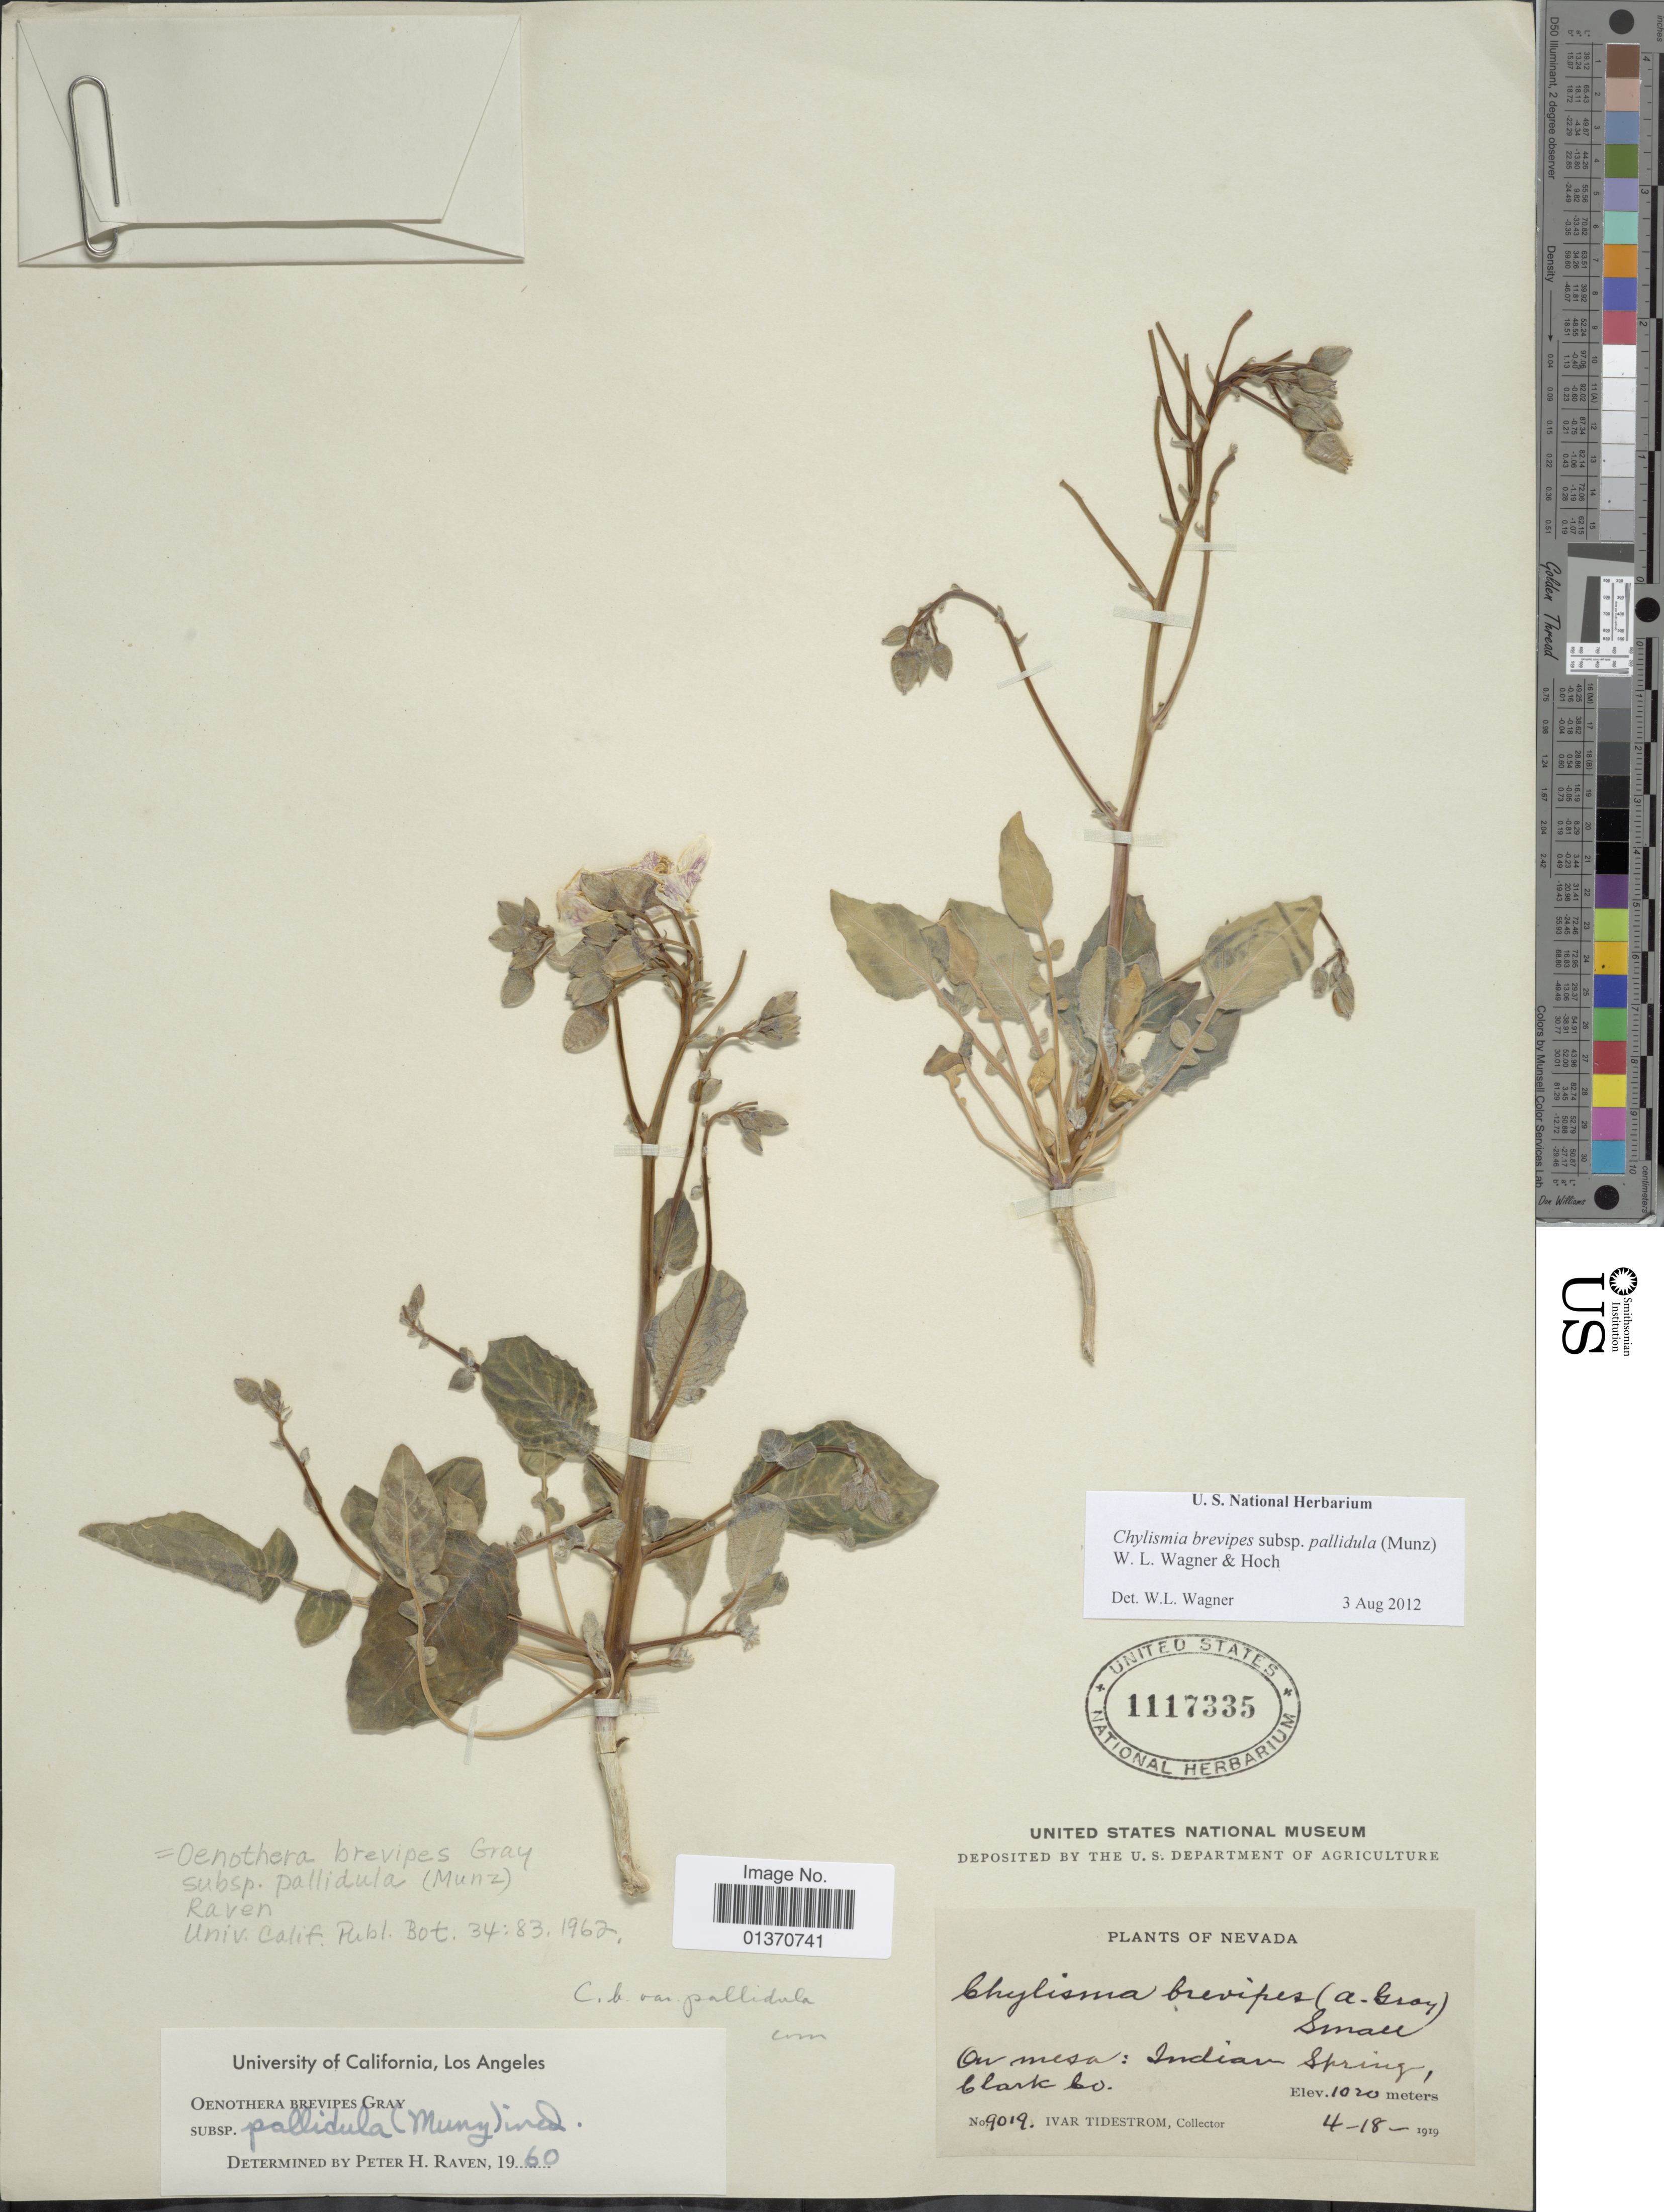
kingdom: Plantae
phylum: Tracheophyta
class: Magnoliopsida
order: Myrtales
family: Onagraceae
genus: Chylismia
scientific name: Chylismia brevipes subsp. pallidula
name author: (Munz) W.L. Wagner & Hoch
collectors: I. F. Tidestrom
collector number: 9019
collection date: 1919-04-18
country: United States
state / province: Nevada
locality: On mesa: Indian Spring, Clark Co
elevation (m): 1020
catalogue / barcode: US 1117335